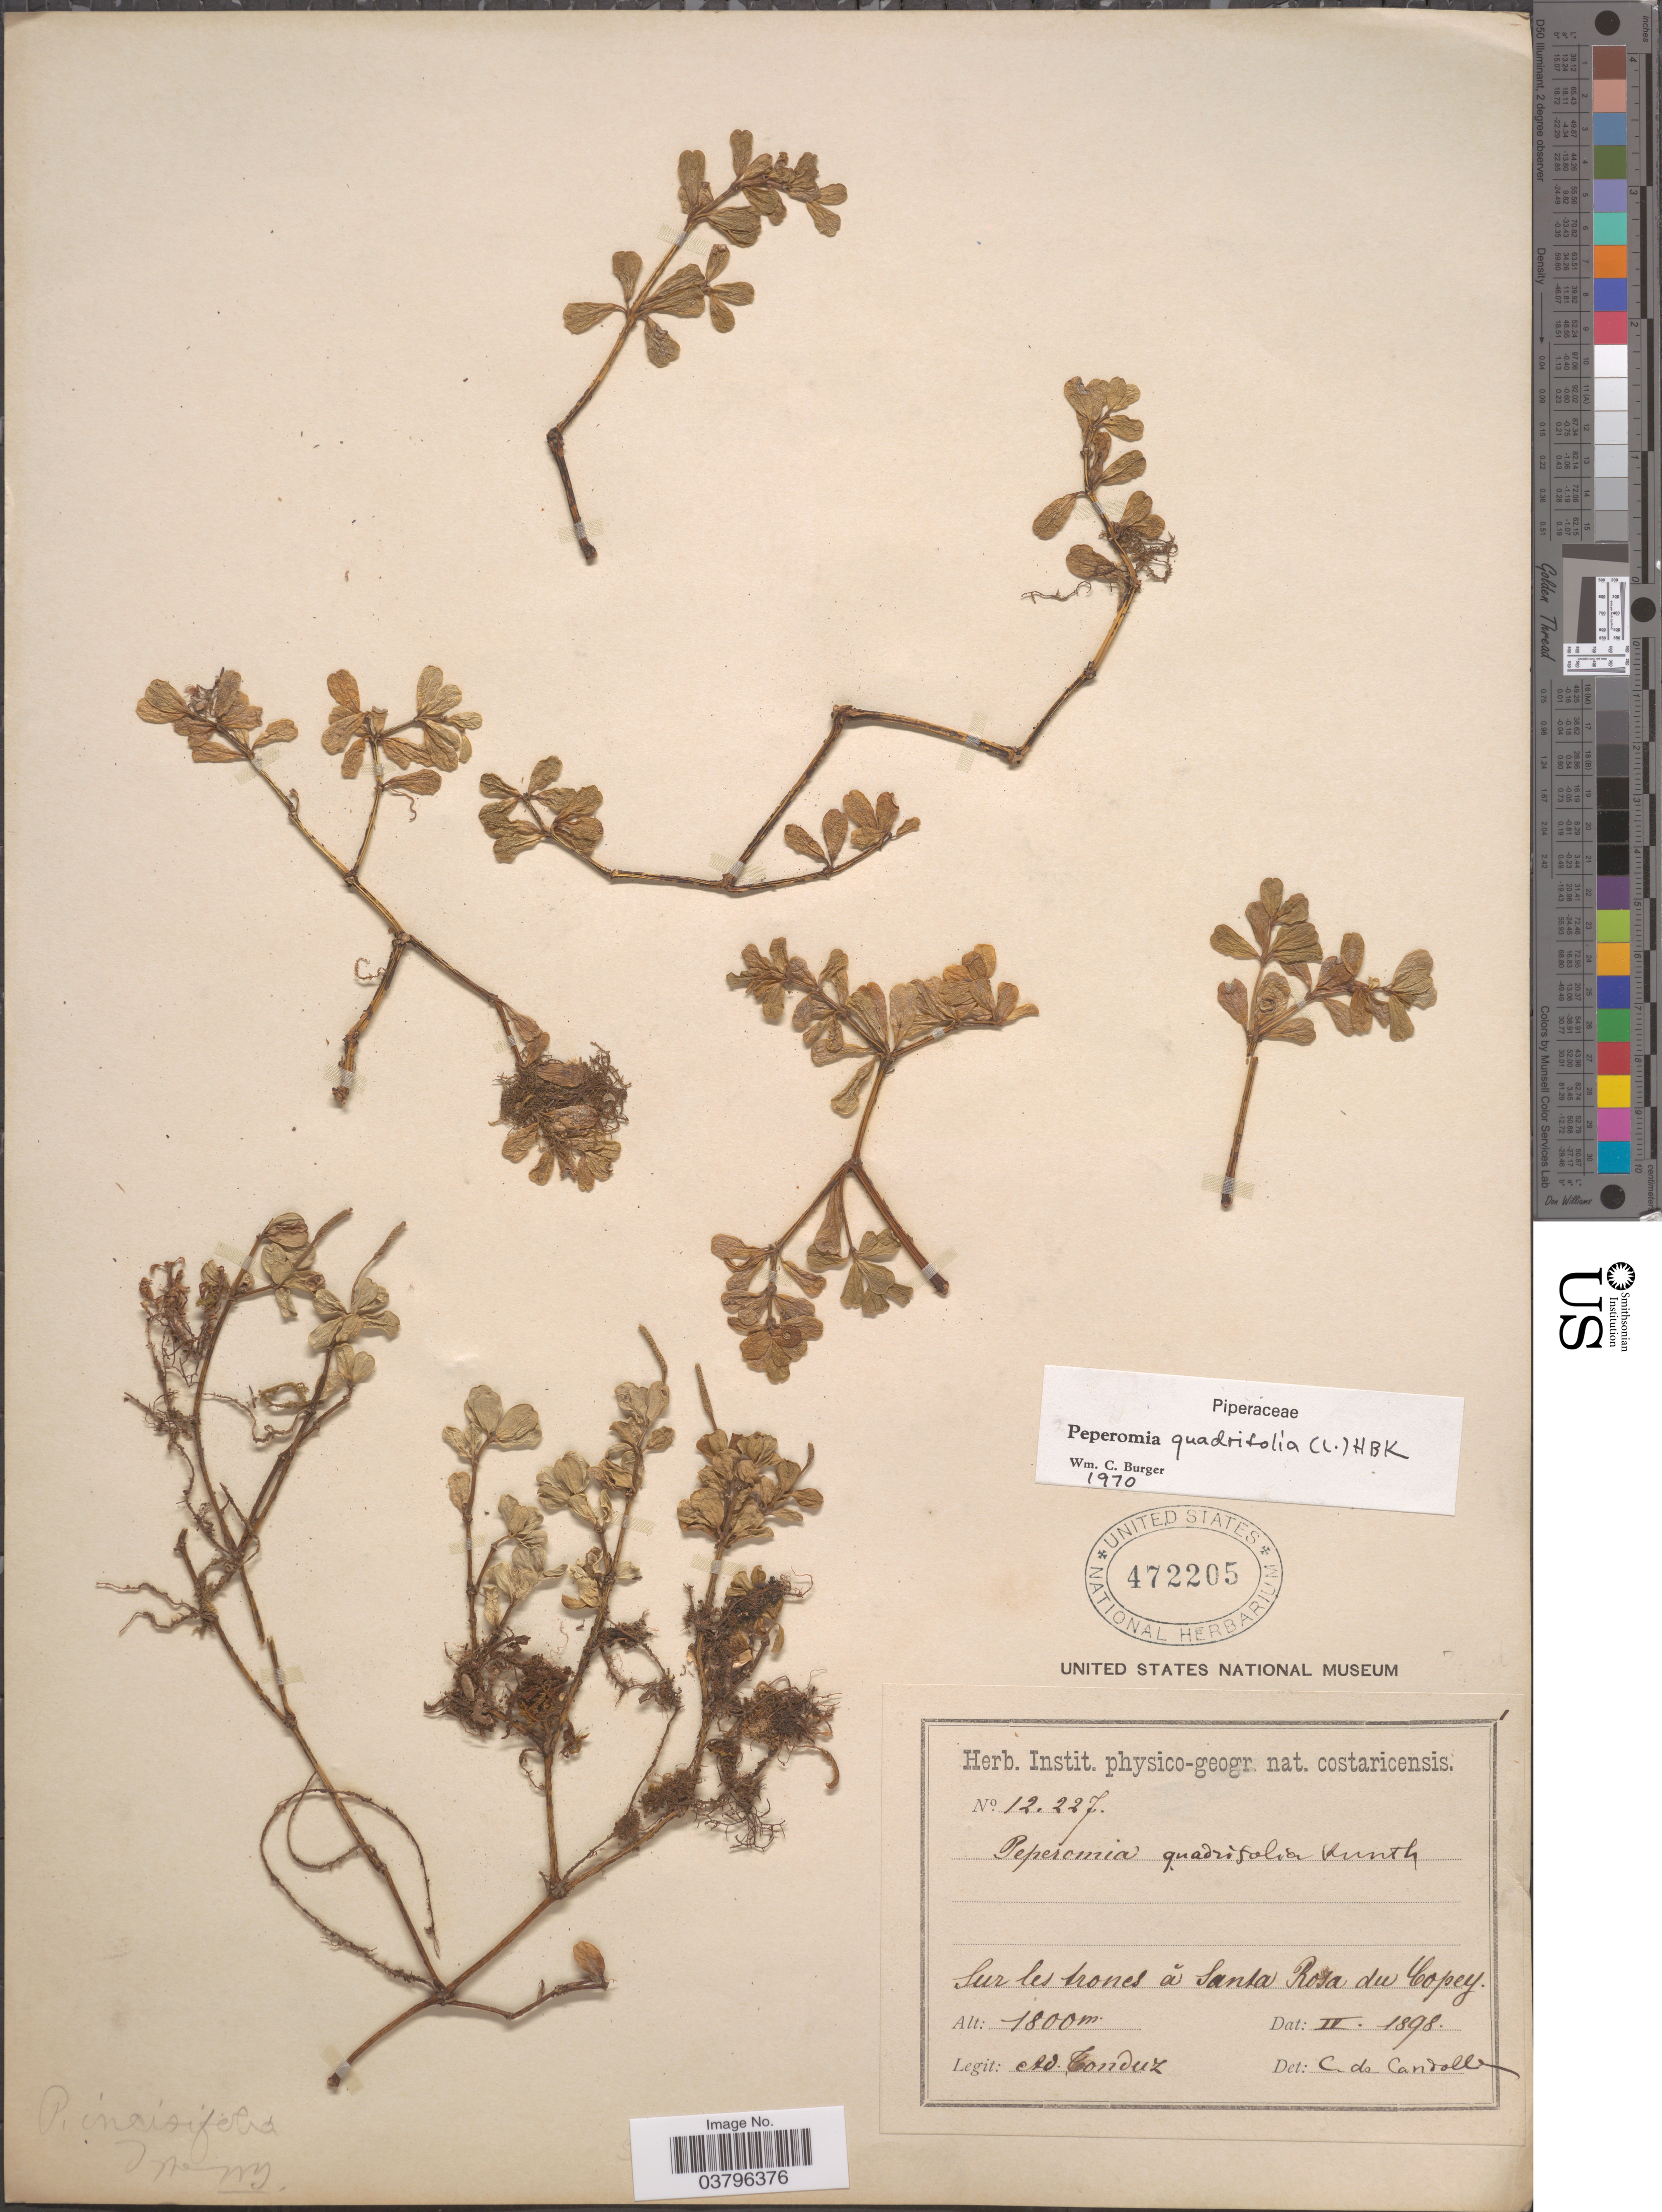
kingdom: Plantae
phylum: Tracheophyta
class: Magnoliopsida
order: Piperales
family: Piperaceae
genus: Peperomia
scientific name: Peperomia quadrifolia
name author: (L.) Kunth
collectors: A. Tonduz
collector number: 12227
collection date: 1898-04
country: Costa Rica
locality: Sur les trones a Santa Rosa du Copey.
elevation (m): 1800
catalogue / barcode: US 472205